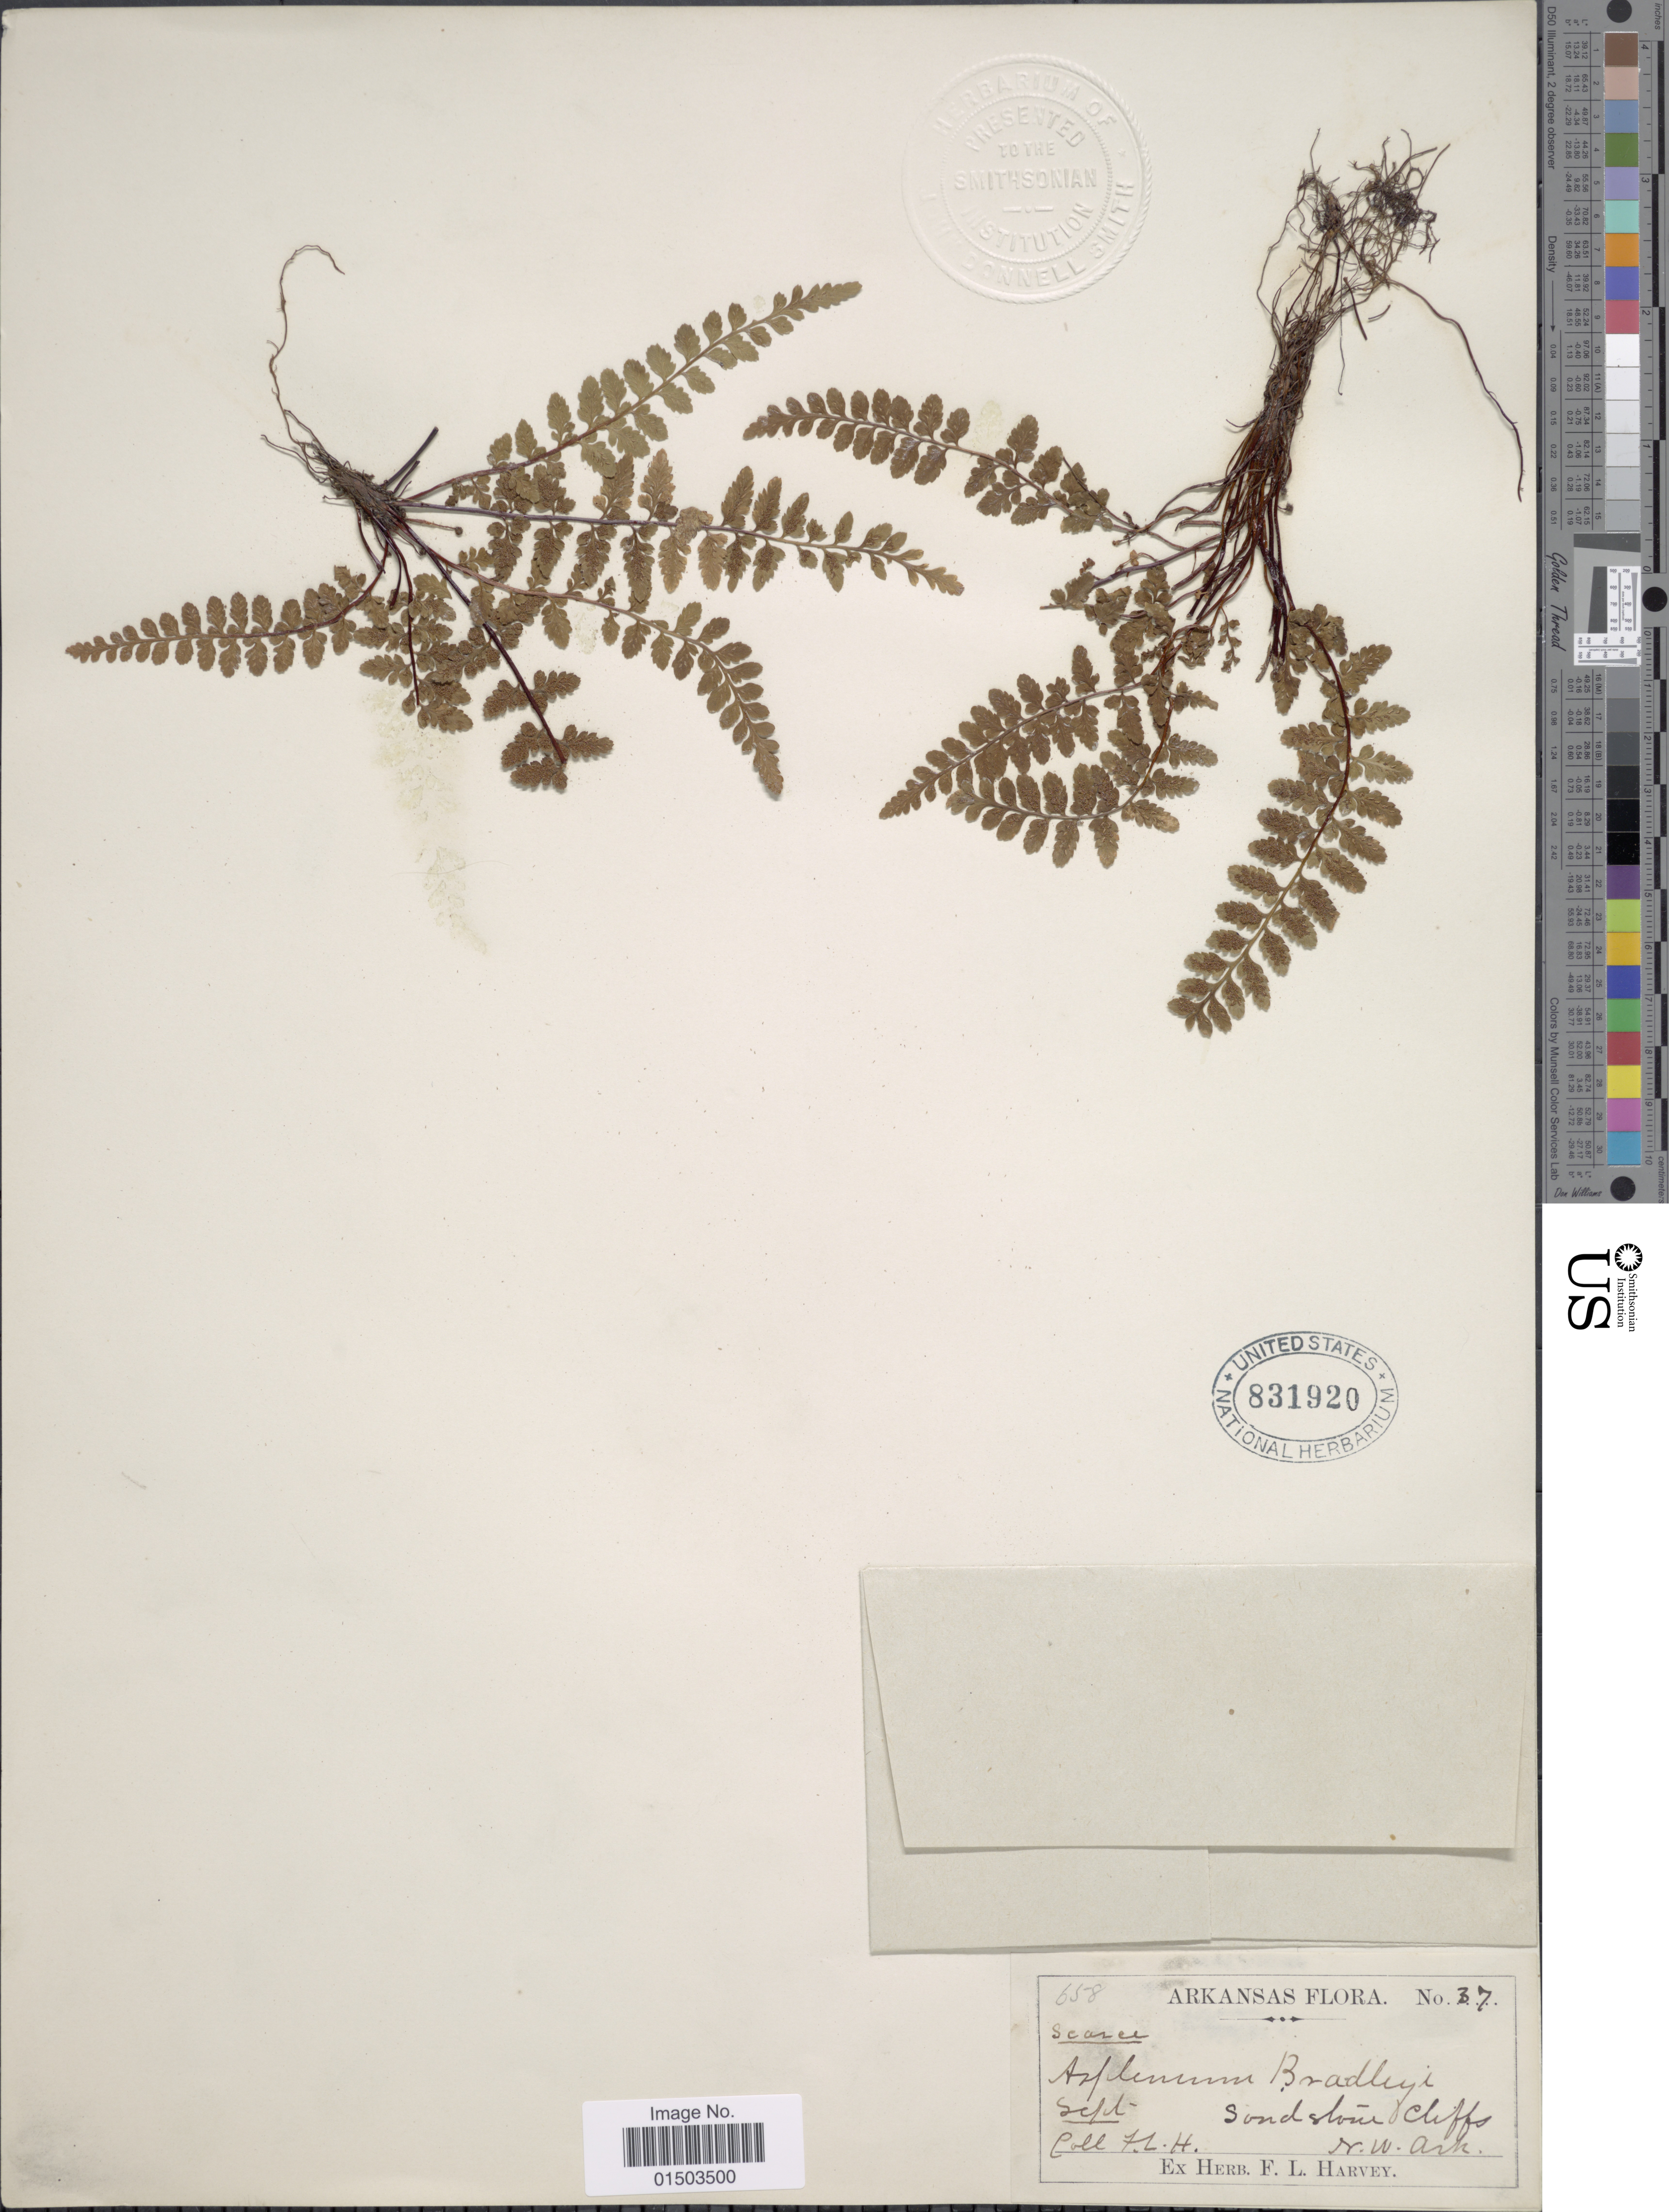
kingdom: Plantae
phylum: Tracheophyta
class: Polypodiopsida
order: Polypodiales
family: Aspleniaceae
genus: Asplenium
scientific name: Asplenium bradleyi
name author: D.C. Eaton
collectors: F. L. Harvey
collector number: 37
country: United States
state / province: Arkansas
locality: Sand Sl [illegible text] Cliffs, N.W. Ark.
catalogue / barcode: US 831920